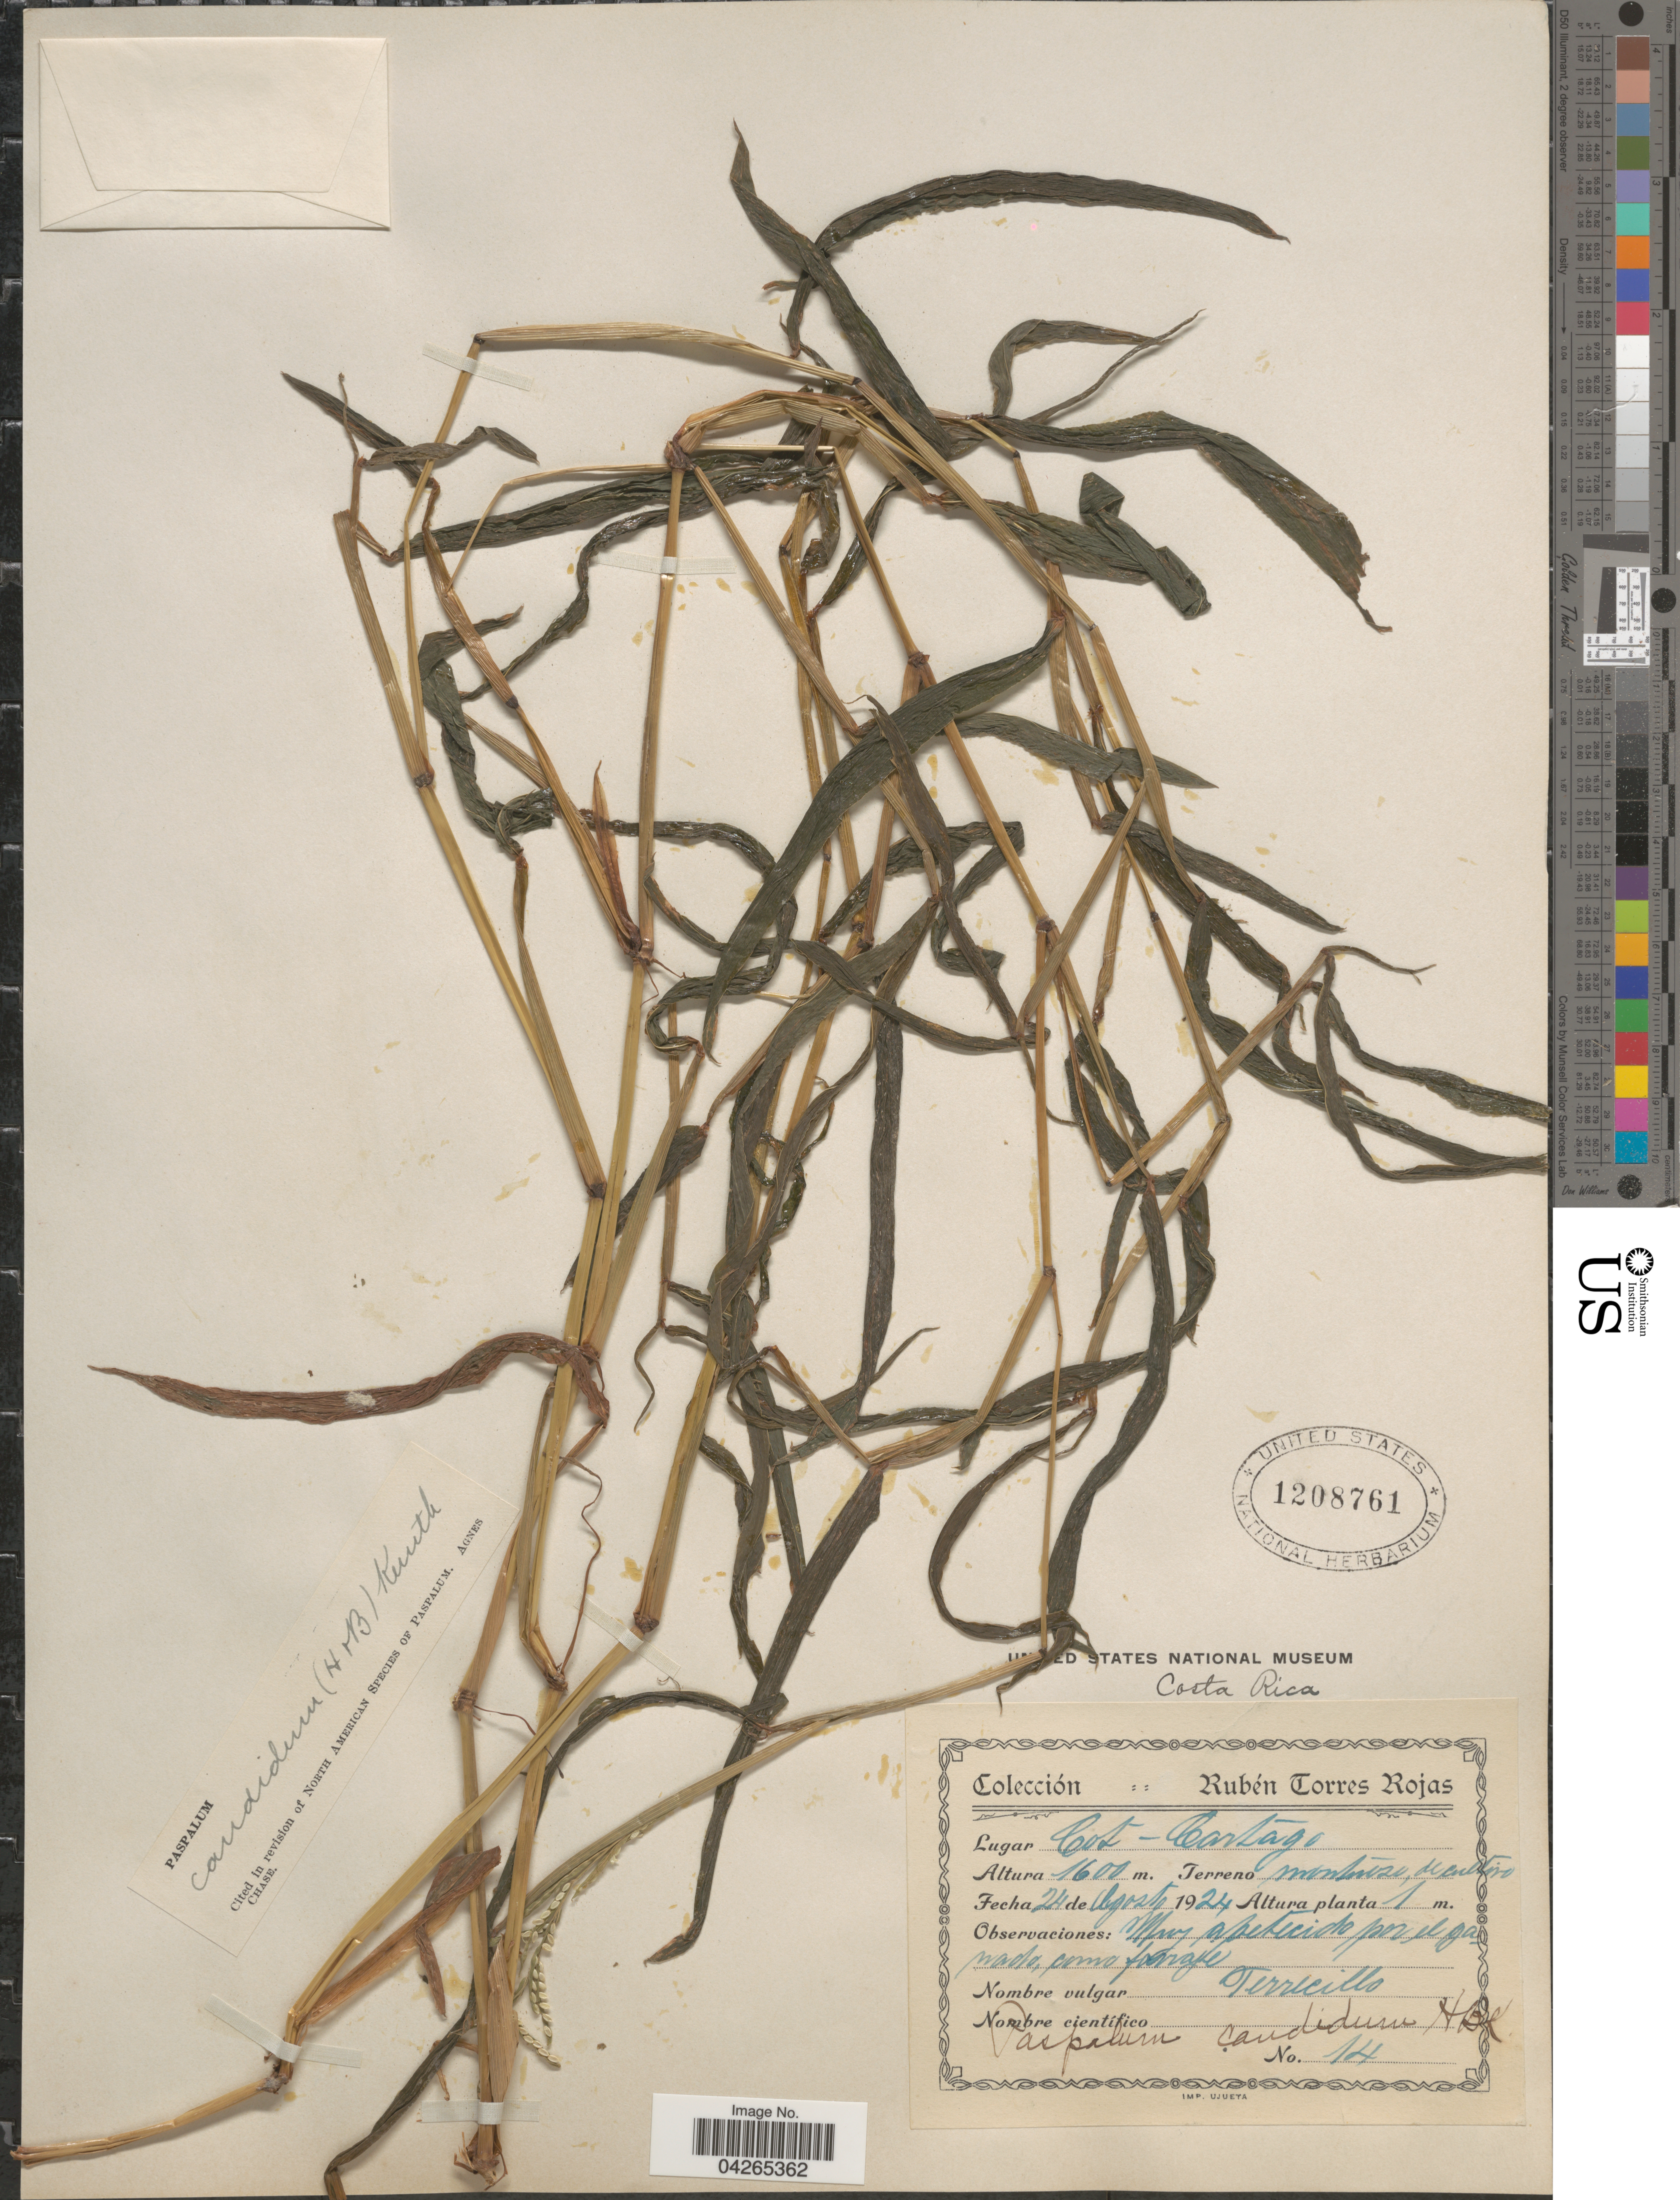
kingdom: Plantae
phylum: Tracheophyta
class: Liliopsida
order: Poales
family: Poaceae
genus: Paspalum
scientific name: Paspalum candidum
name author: (Humb. & Bonpl. ex Fleugge) Kunth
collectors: R. Torres Rojas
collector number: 14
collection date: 1924-08-24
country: Costa Rica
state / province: Cartago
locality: Cot [interpreted].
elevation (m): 1600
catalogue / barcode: US 1208761